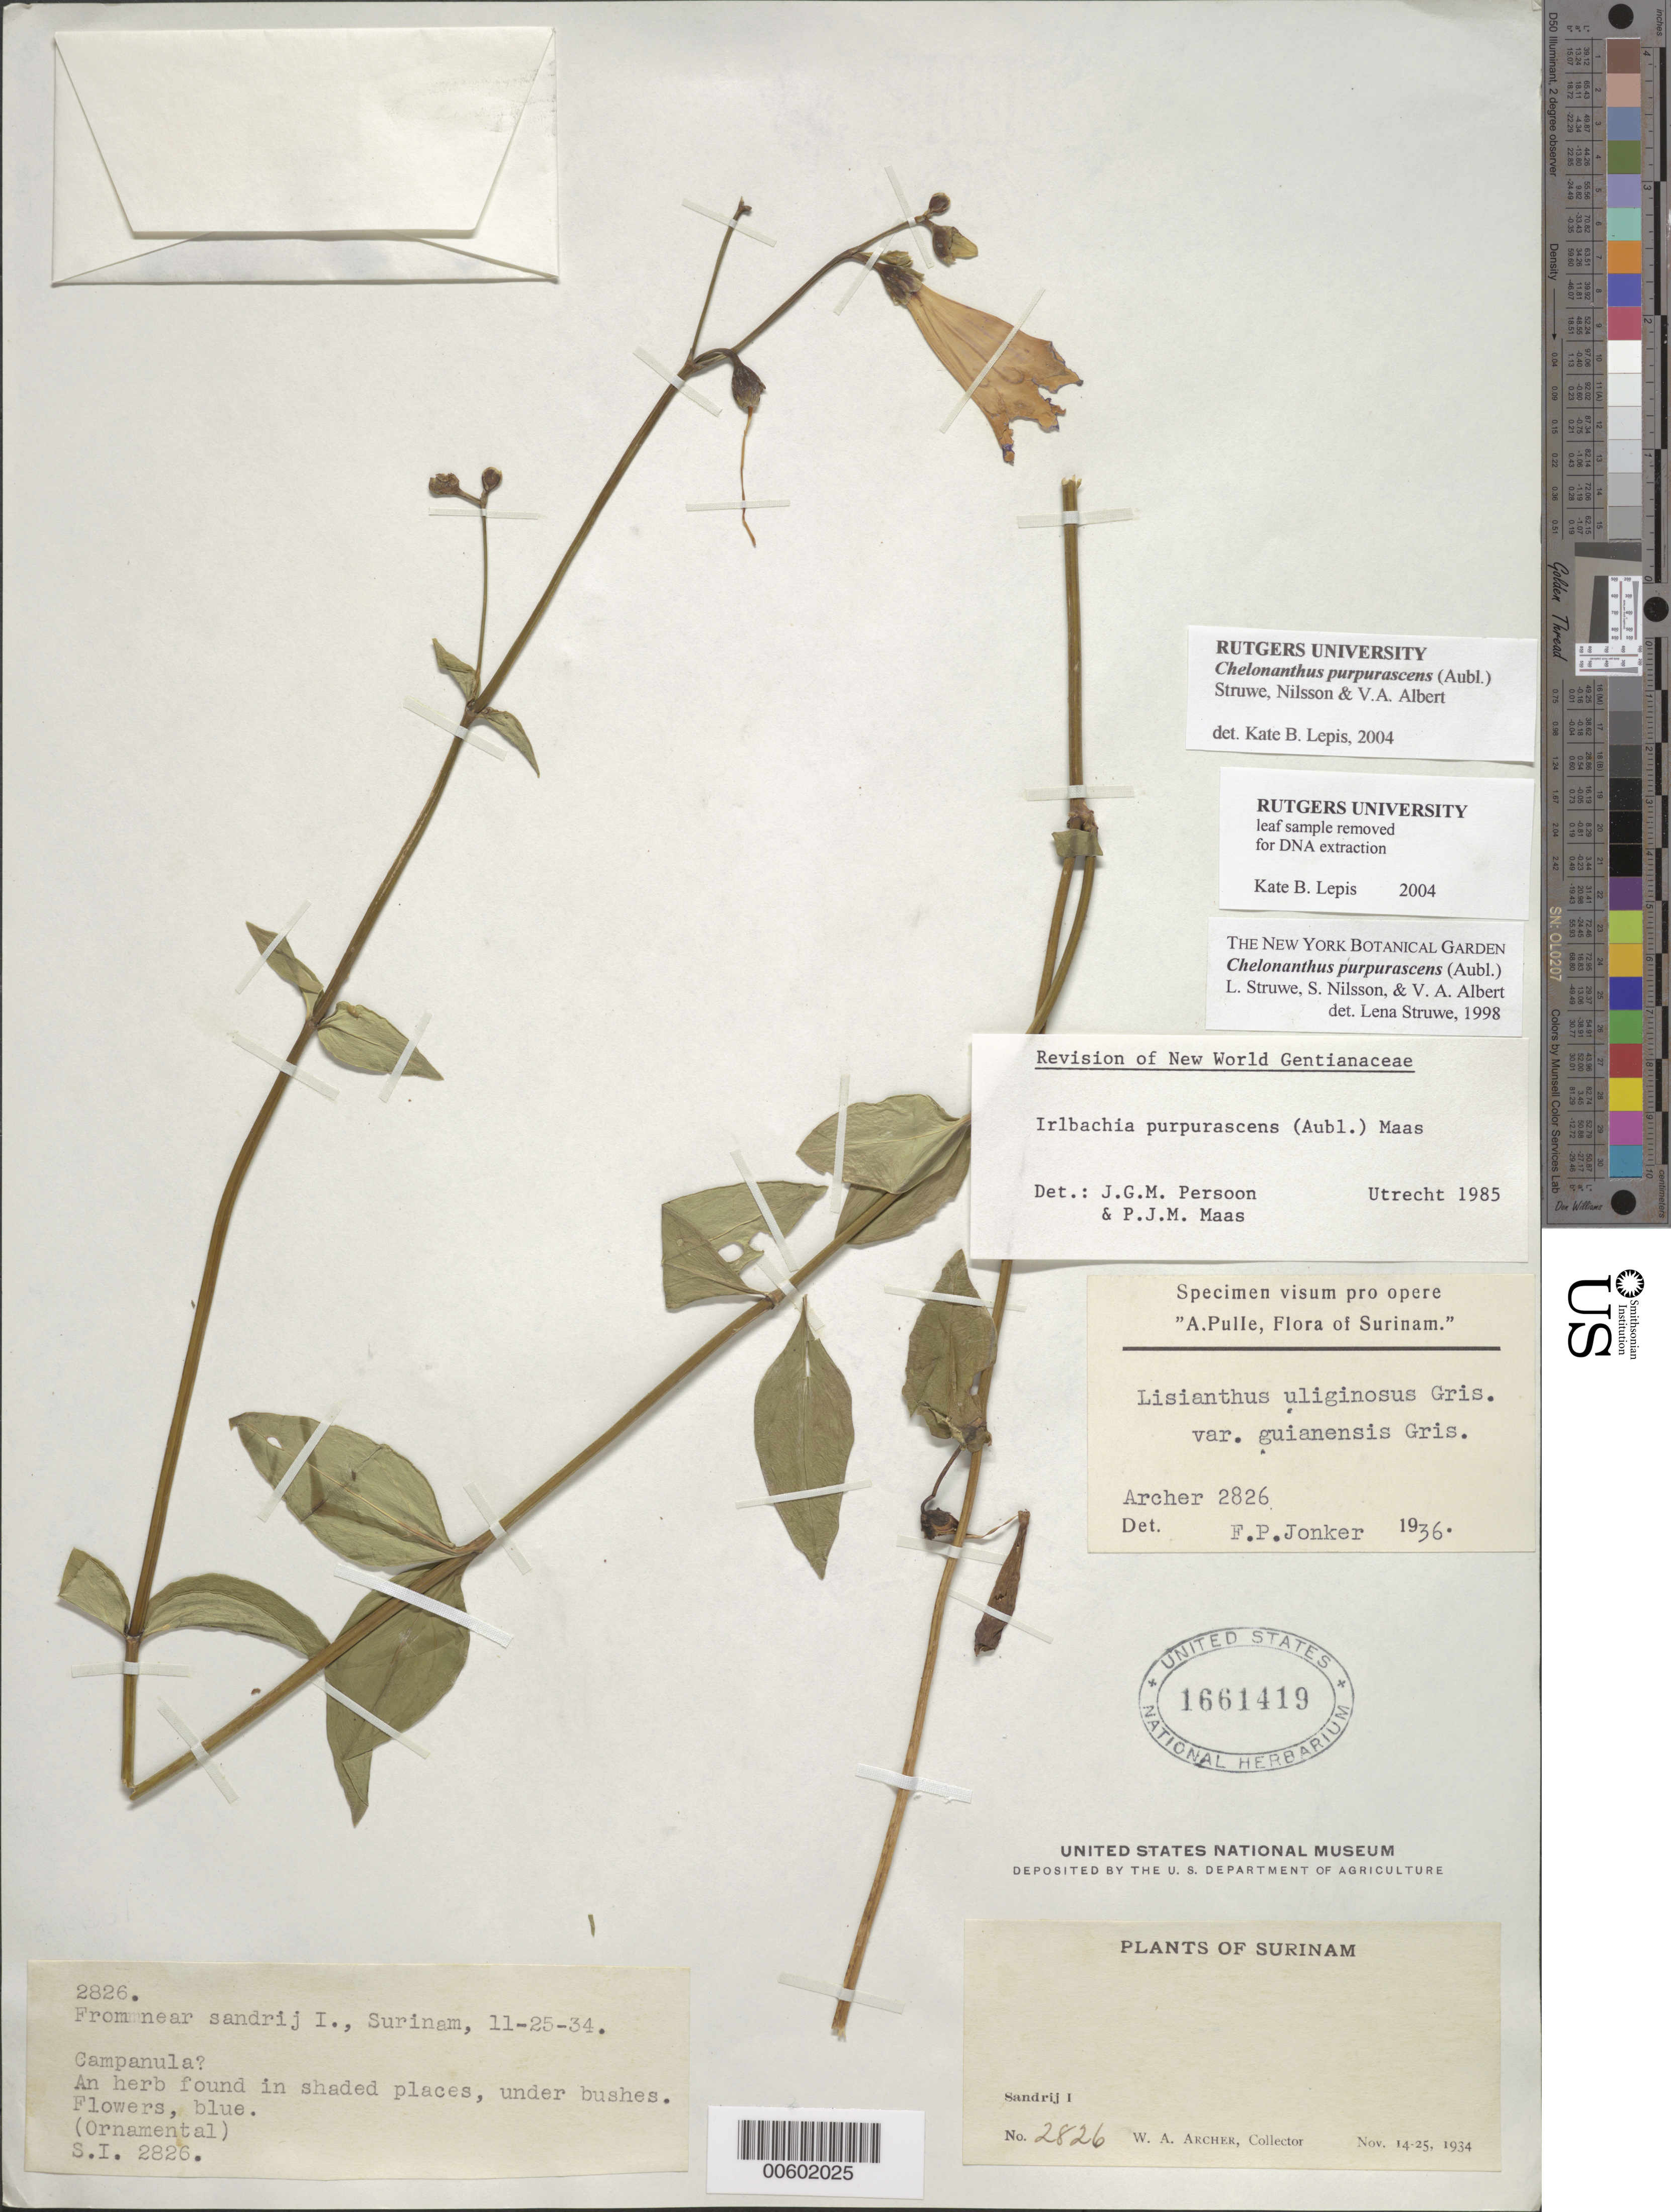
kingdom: Plantae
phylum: Tracheophyta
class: Magnoliopsida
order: Gentianales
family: Gentianaceae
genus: Chelonanthus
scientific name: Chelonanthus purpurascens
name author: (Aubl.) Struwe et al.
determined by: Struwe, L.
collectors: W. A. Archer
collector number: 2826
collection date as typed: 14-Nov-34 to 25-Nov-34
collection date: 1934-11-14/1934-11-25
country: Suriname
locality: Zanderij I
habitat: Shaded places, under bushes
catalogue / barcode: US 1661419